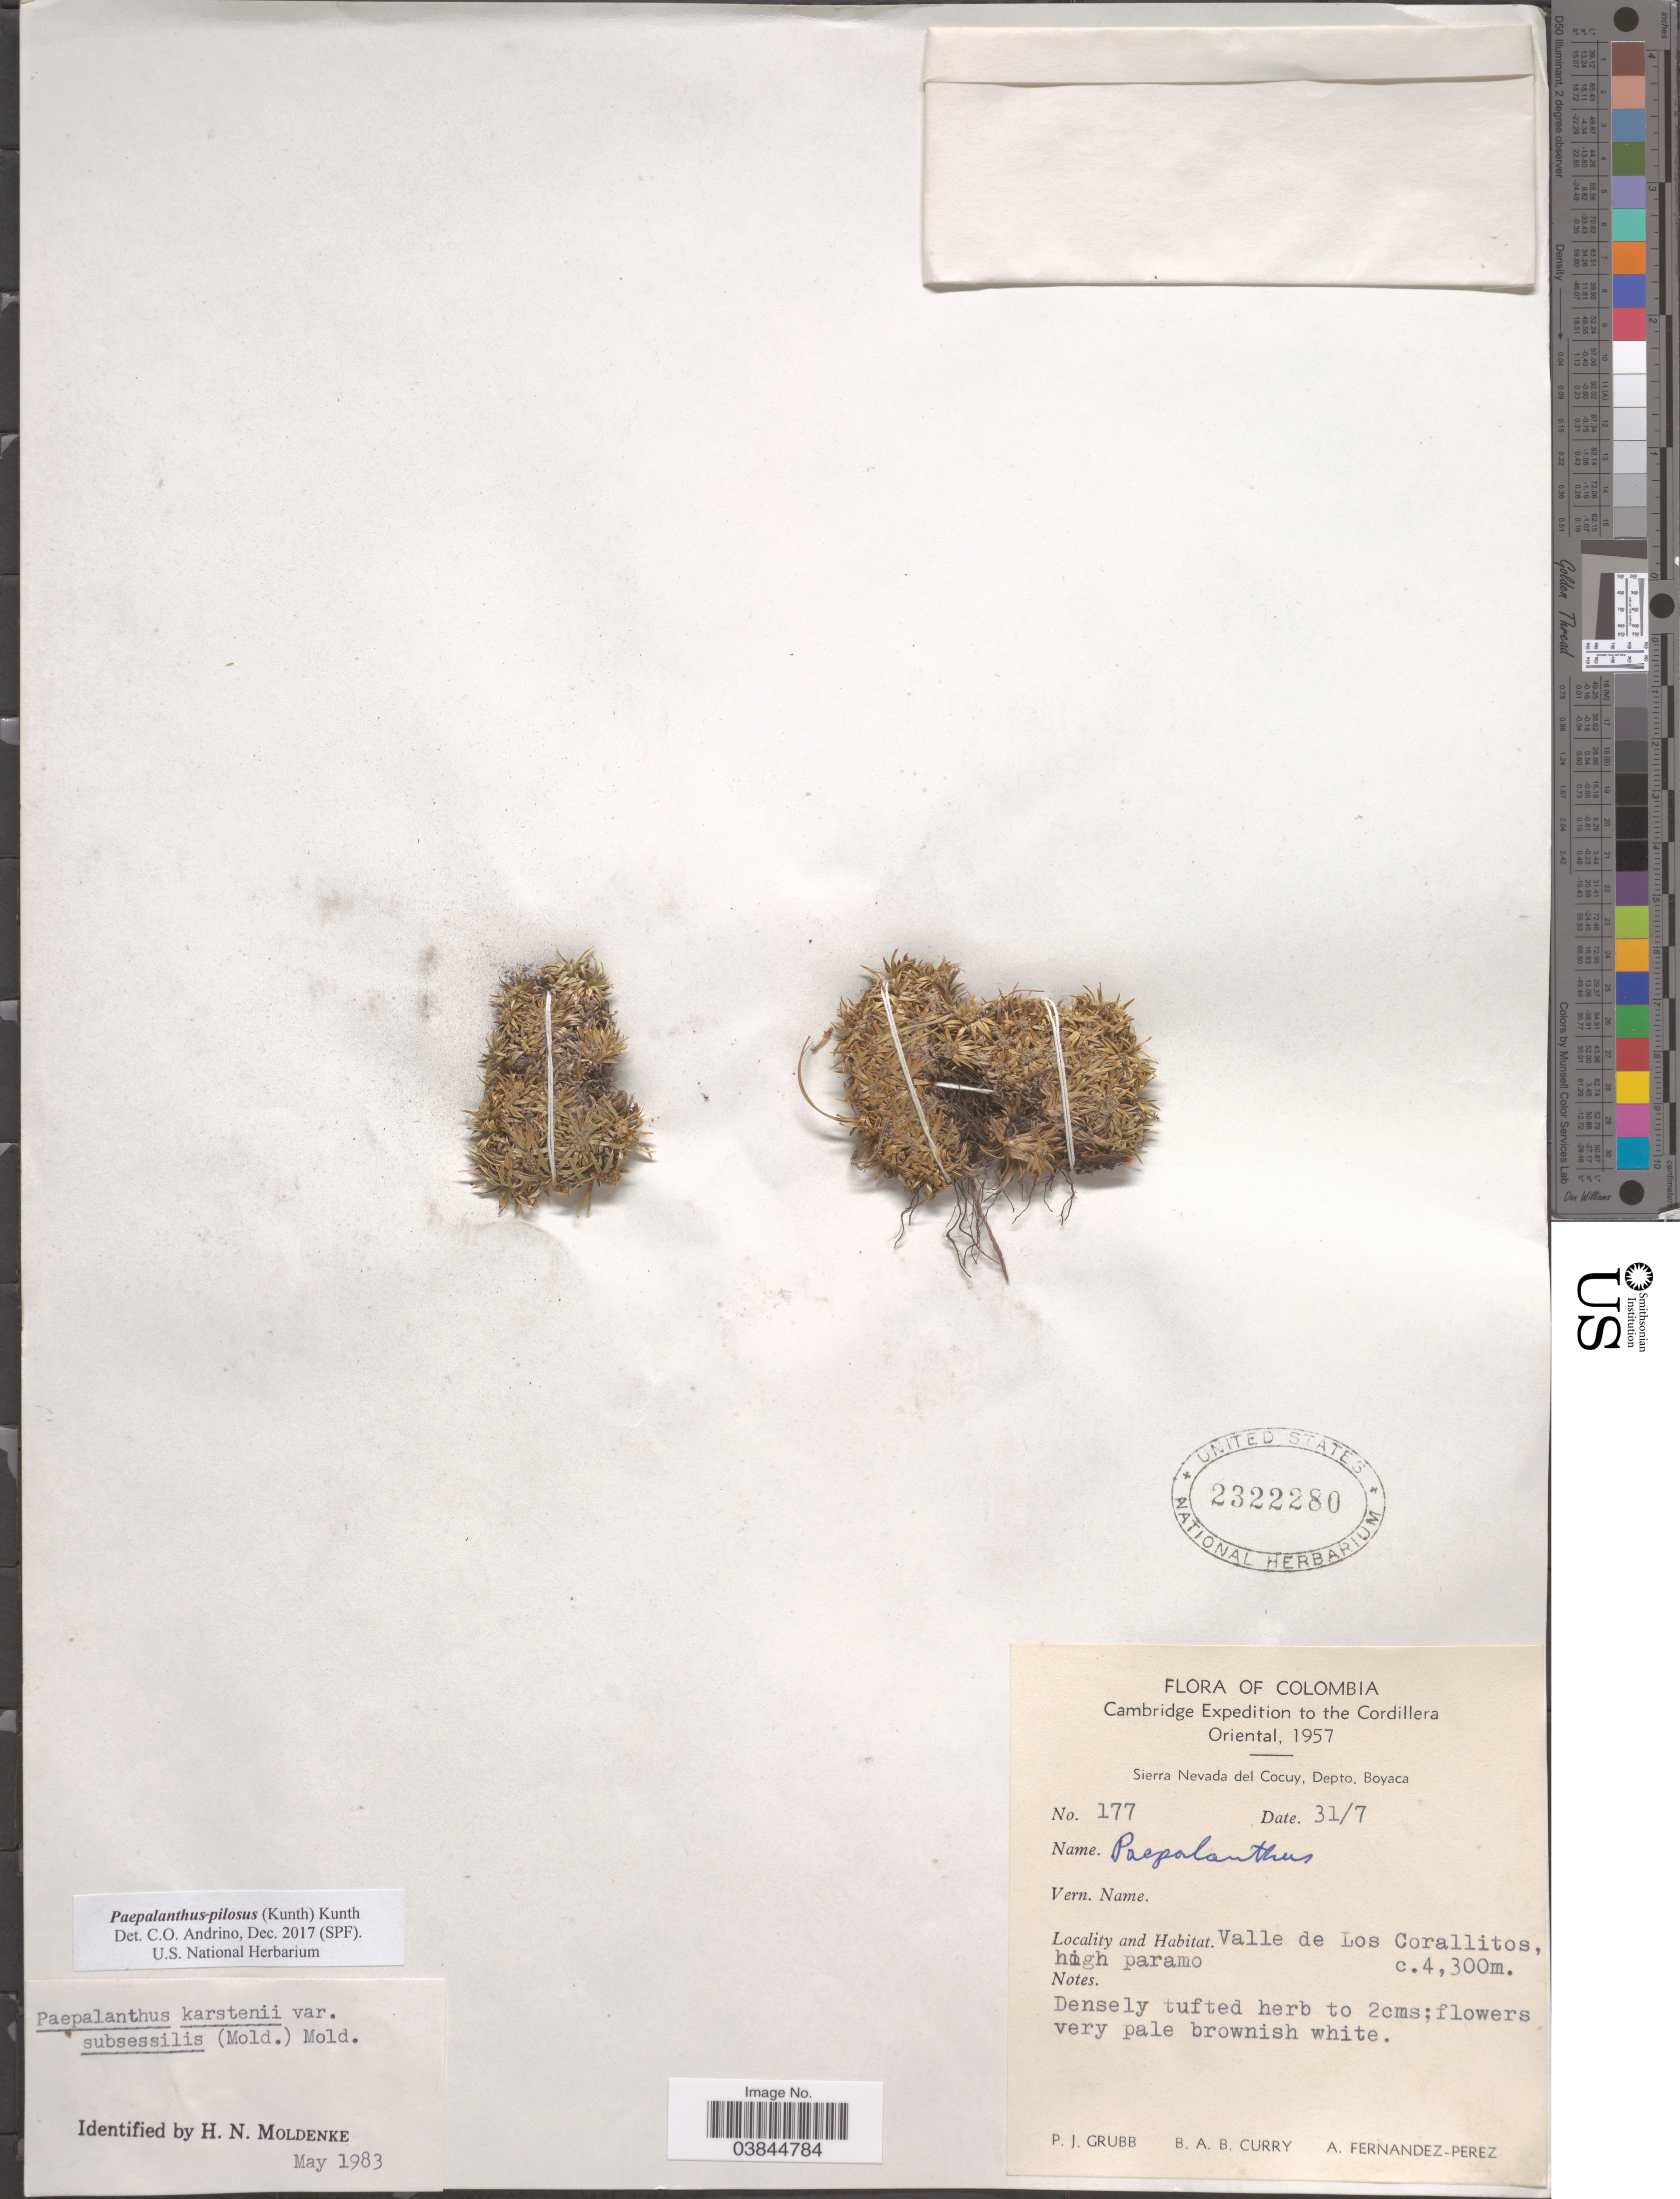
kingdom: Plantae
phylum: Tracheophyta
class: Liliopsida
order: Poales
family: Eriocaulaceae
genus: Paepalanthus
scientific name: Paepalanthus pilosus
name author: (Kunth) Kunth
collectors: P. J. Grubb, B. A. B. Curry & A. Fernández-Pérez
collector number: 177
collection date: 1957-07-31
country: Colombia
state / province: Boyacá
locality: The Cordillera Oriental. Sierra Nevada del Cocuy, Depto. Boyaca. Valle de Los Corallitos, high paramo.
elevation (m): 4300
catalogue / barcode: US 2322280